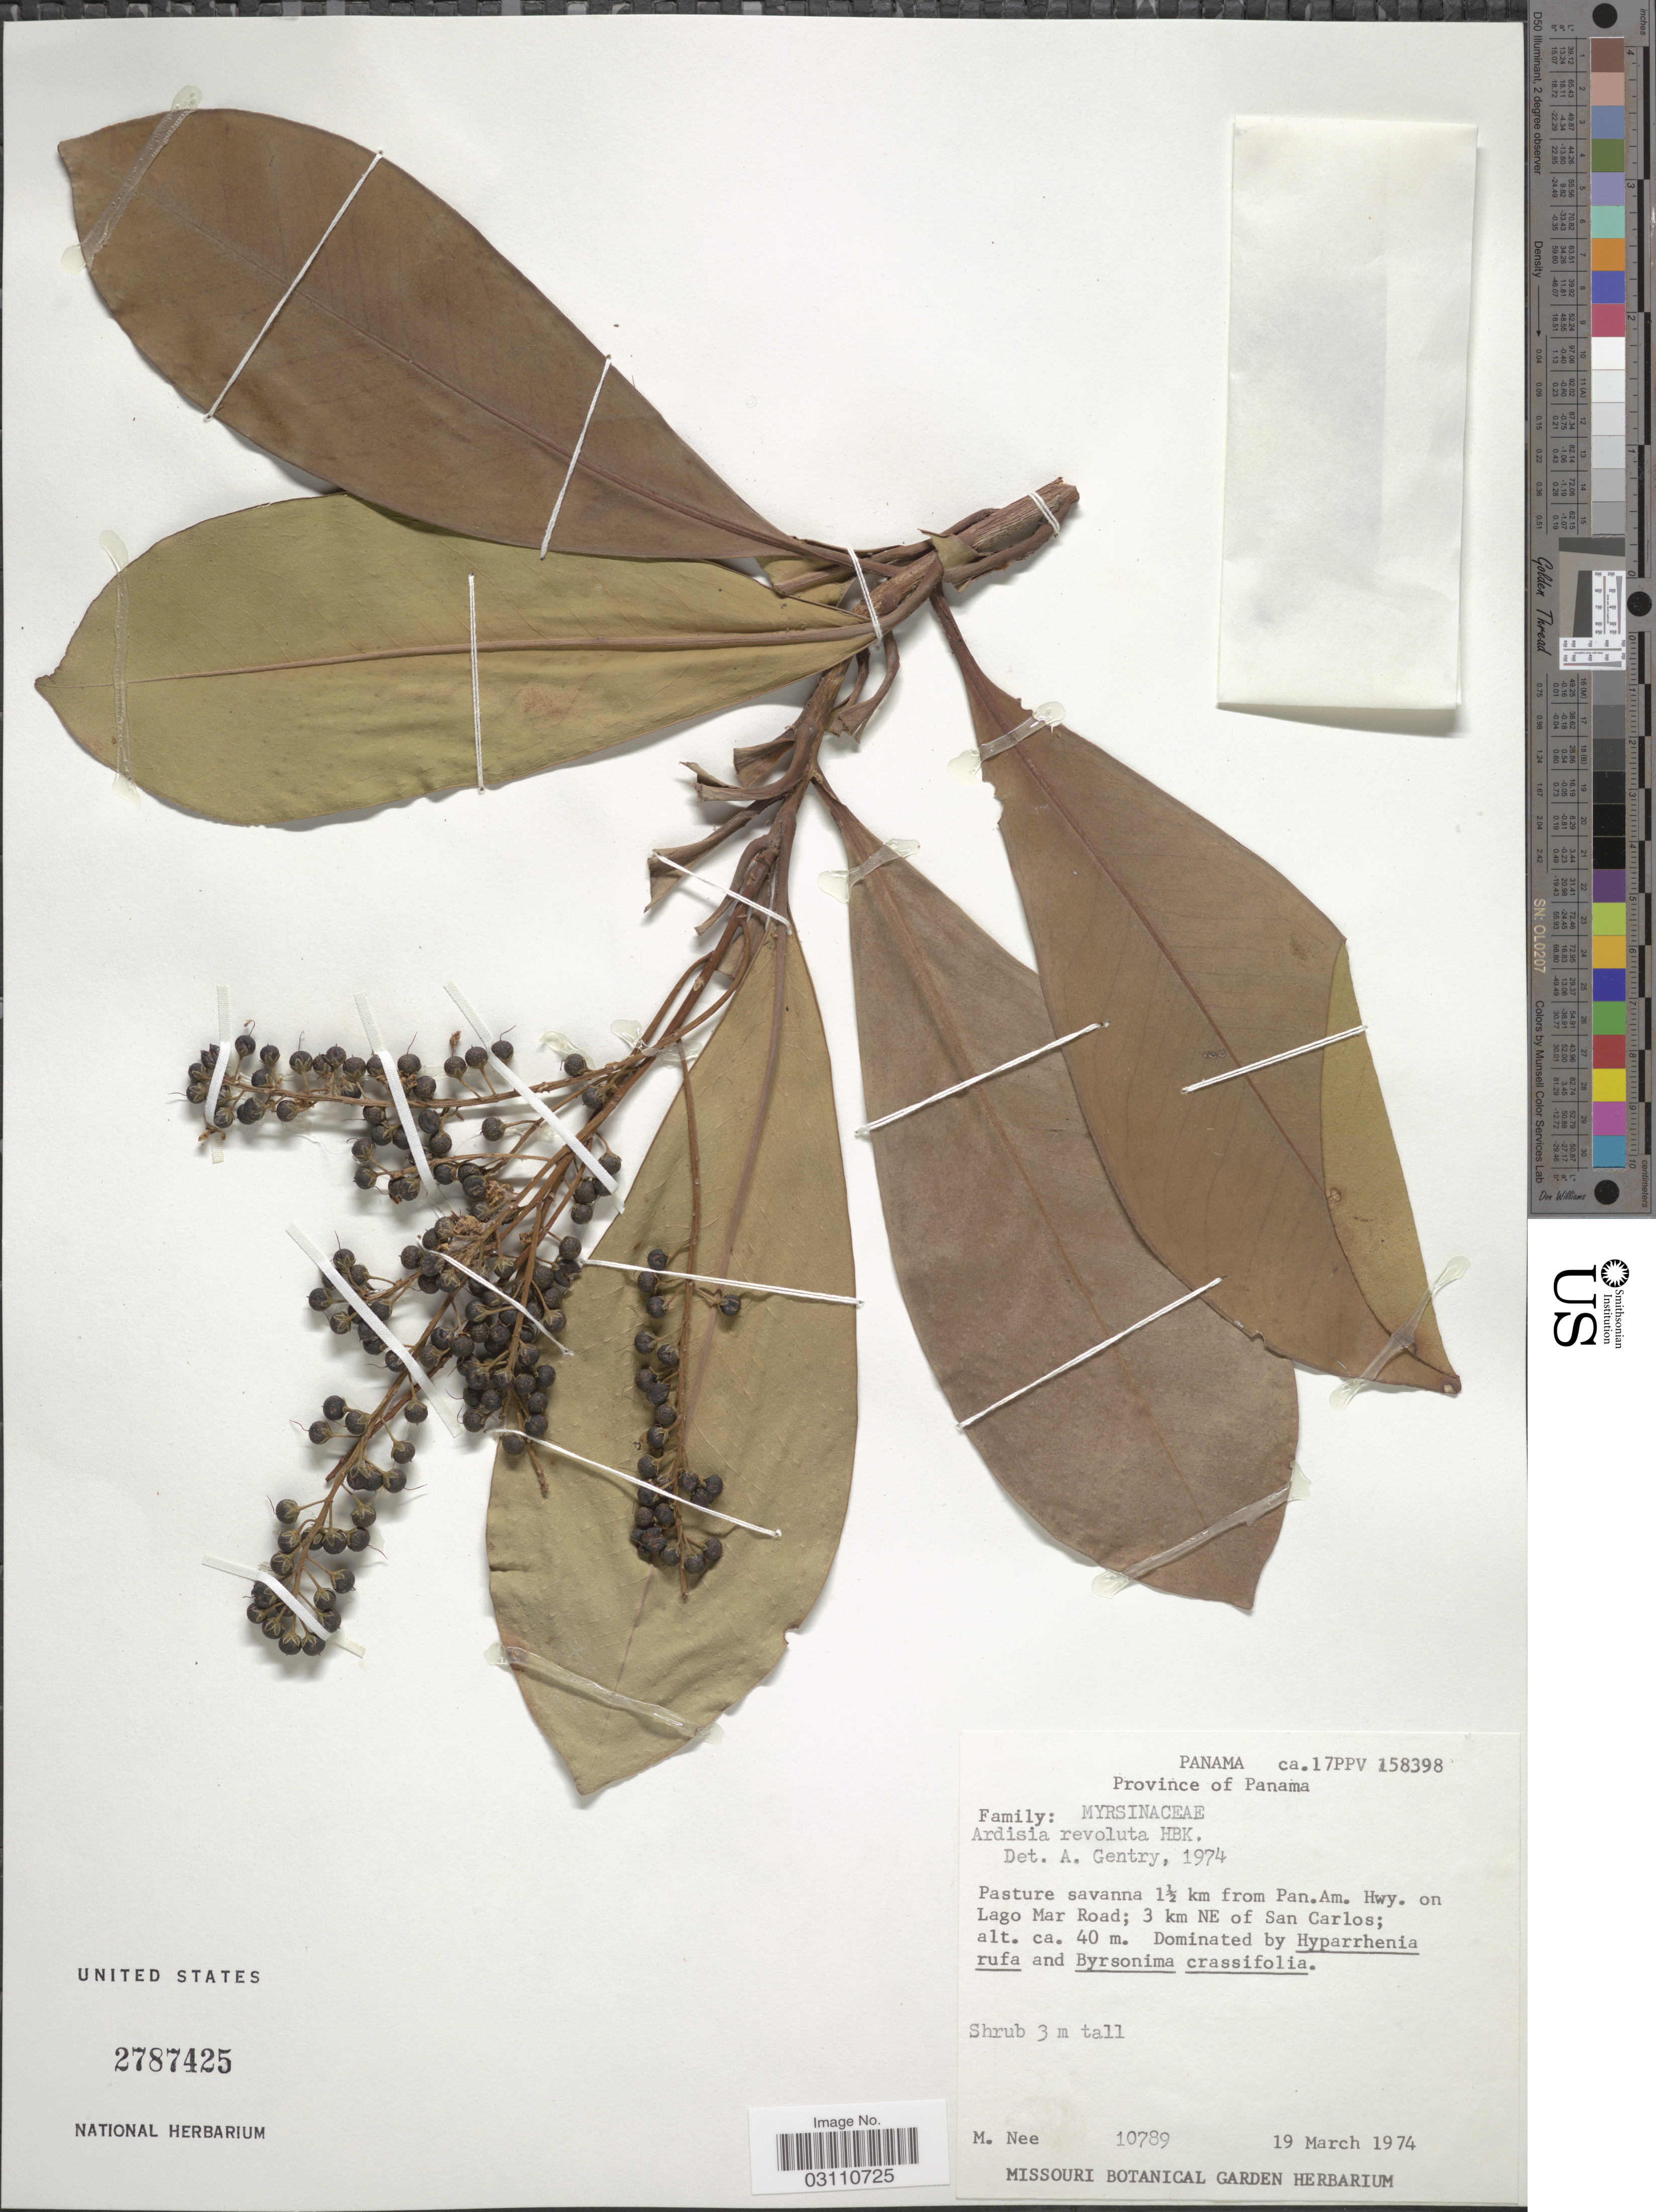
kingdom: Plantae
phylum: Tracheophyta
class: Magnoliopsida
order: Ericales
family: Primulaceae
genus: Ardisia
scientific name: Ardisia revoluta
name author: Kunth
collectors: M. Nee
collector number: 10789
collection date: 1974-03-19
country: Panama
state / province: Panamá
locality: Province of Panama. Pasture savanna 1½ km from Pan. Am. Hwy. on Lago Mar Road; 3 km NE of San Carlos.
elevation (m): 40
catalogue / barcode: US 2787425